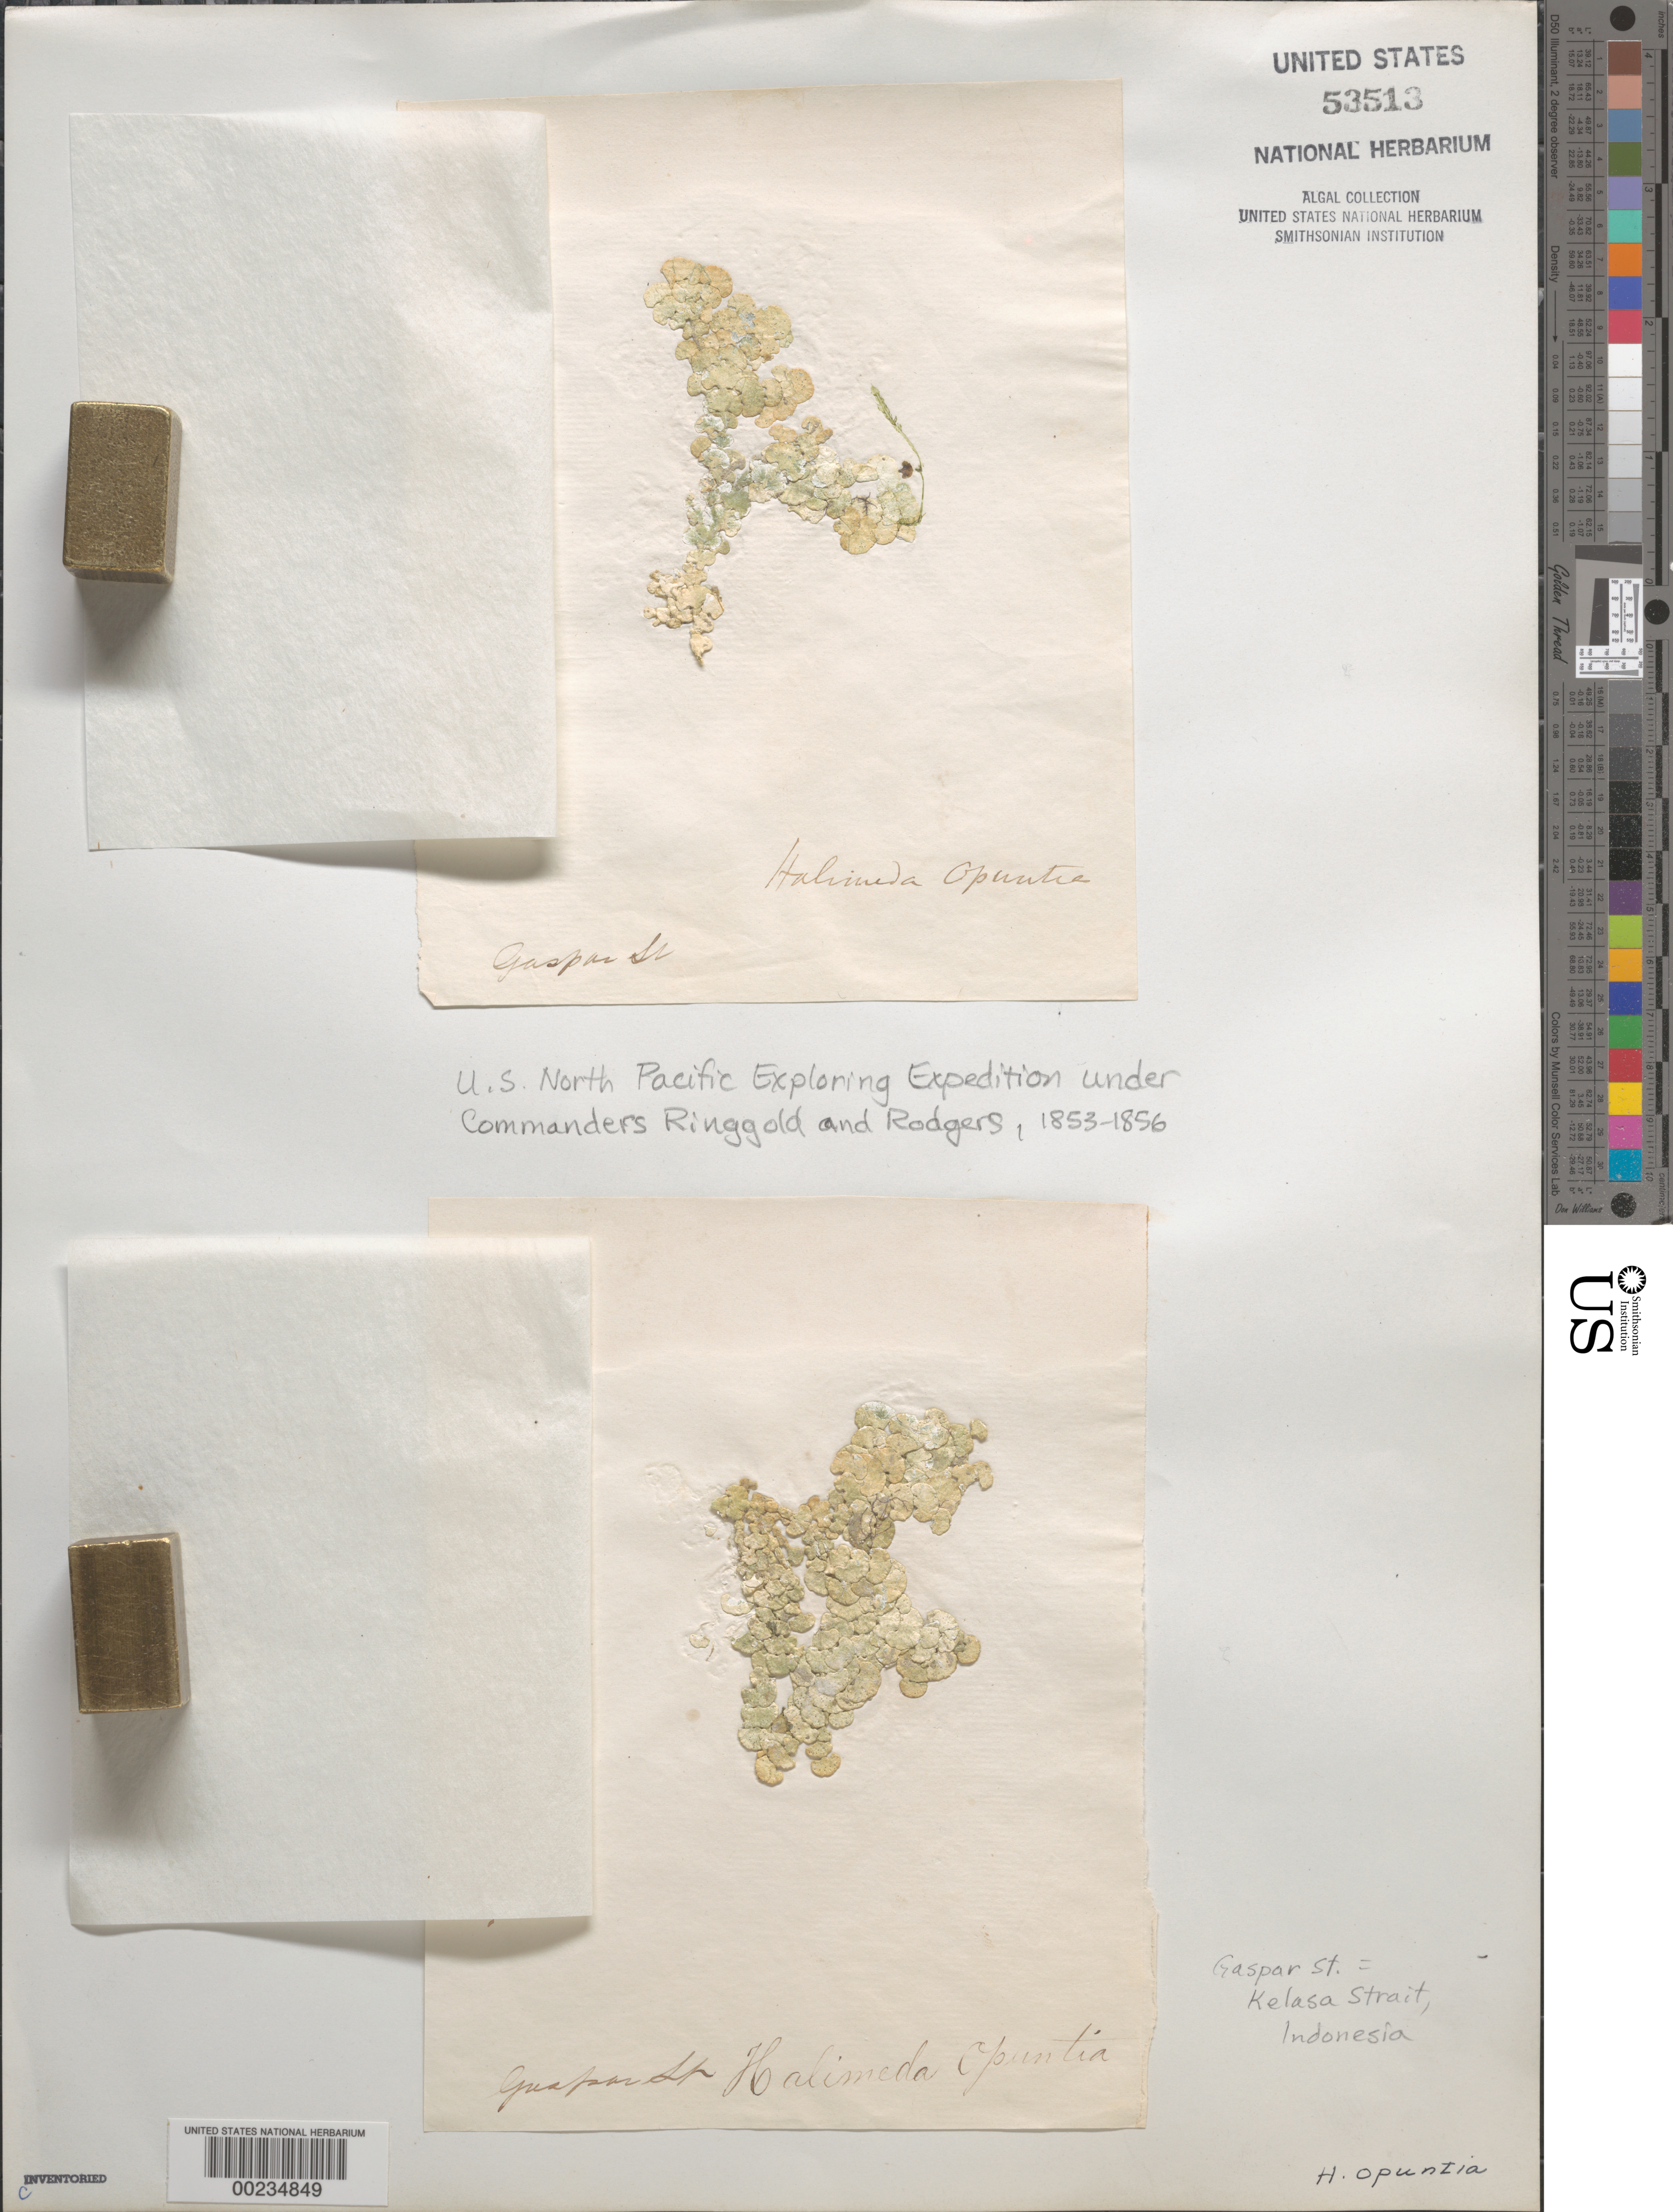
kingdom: Plantae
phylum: Chlorophyta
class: Ulvophyceae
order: Bryopsidales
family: Halimedaceae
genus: Halimeda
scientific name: Halimeda opuntia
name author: (L.) J.V.Lamouroux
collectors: C. Wright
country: Indonesia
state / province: Sumatra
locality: Kelasa strait (gaspar st)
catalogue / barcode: US 53513